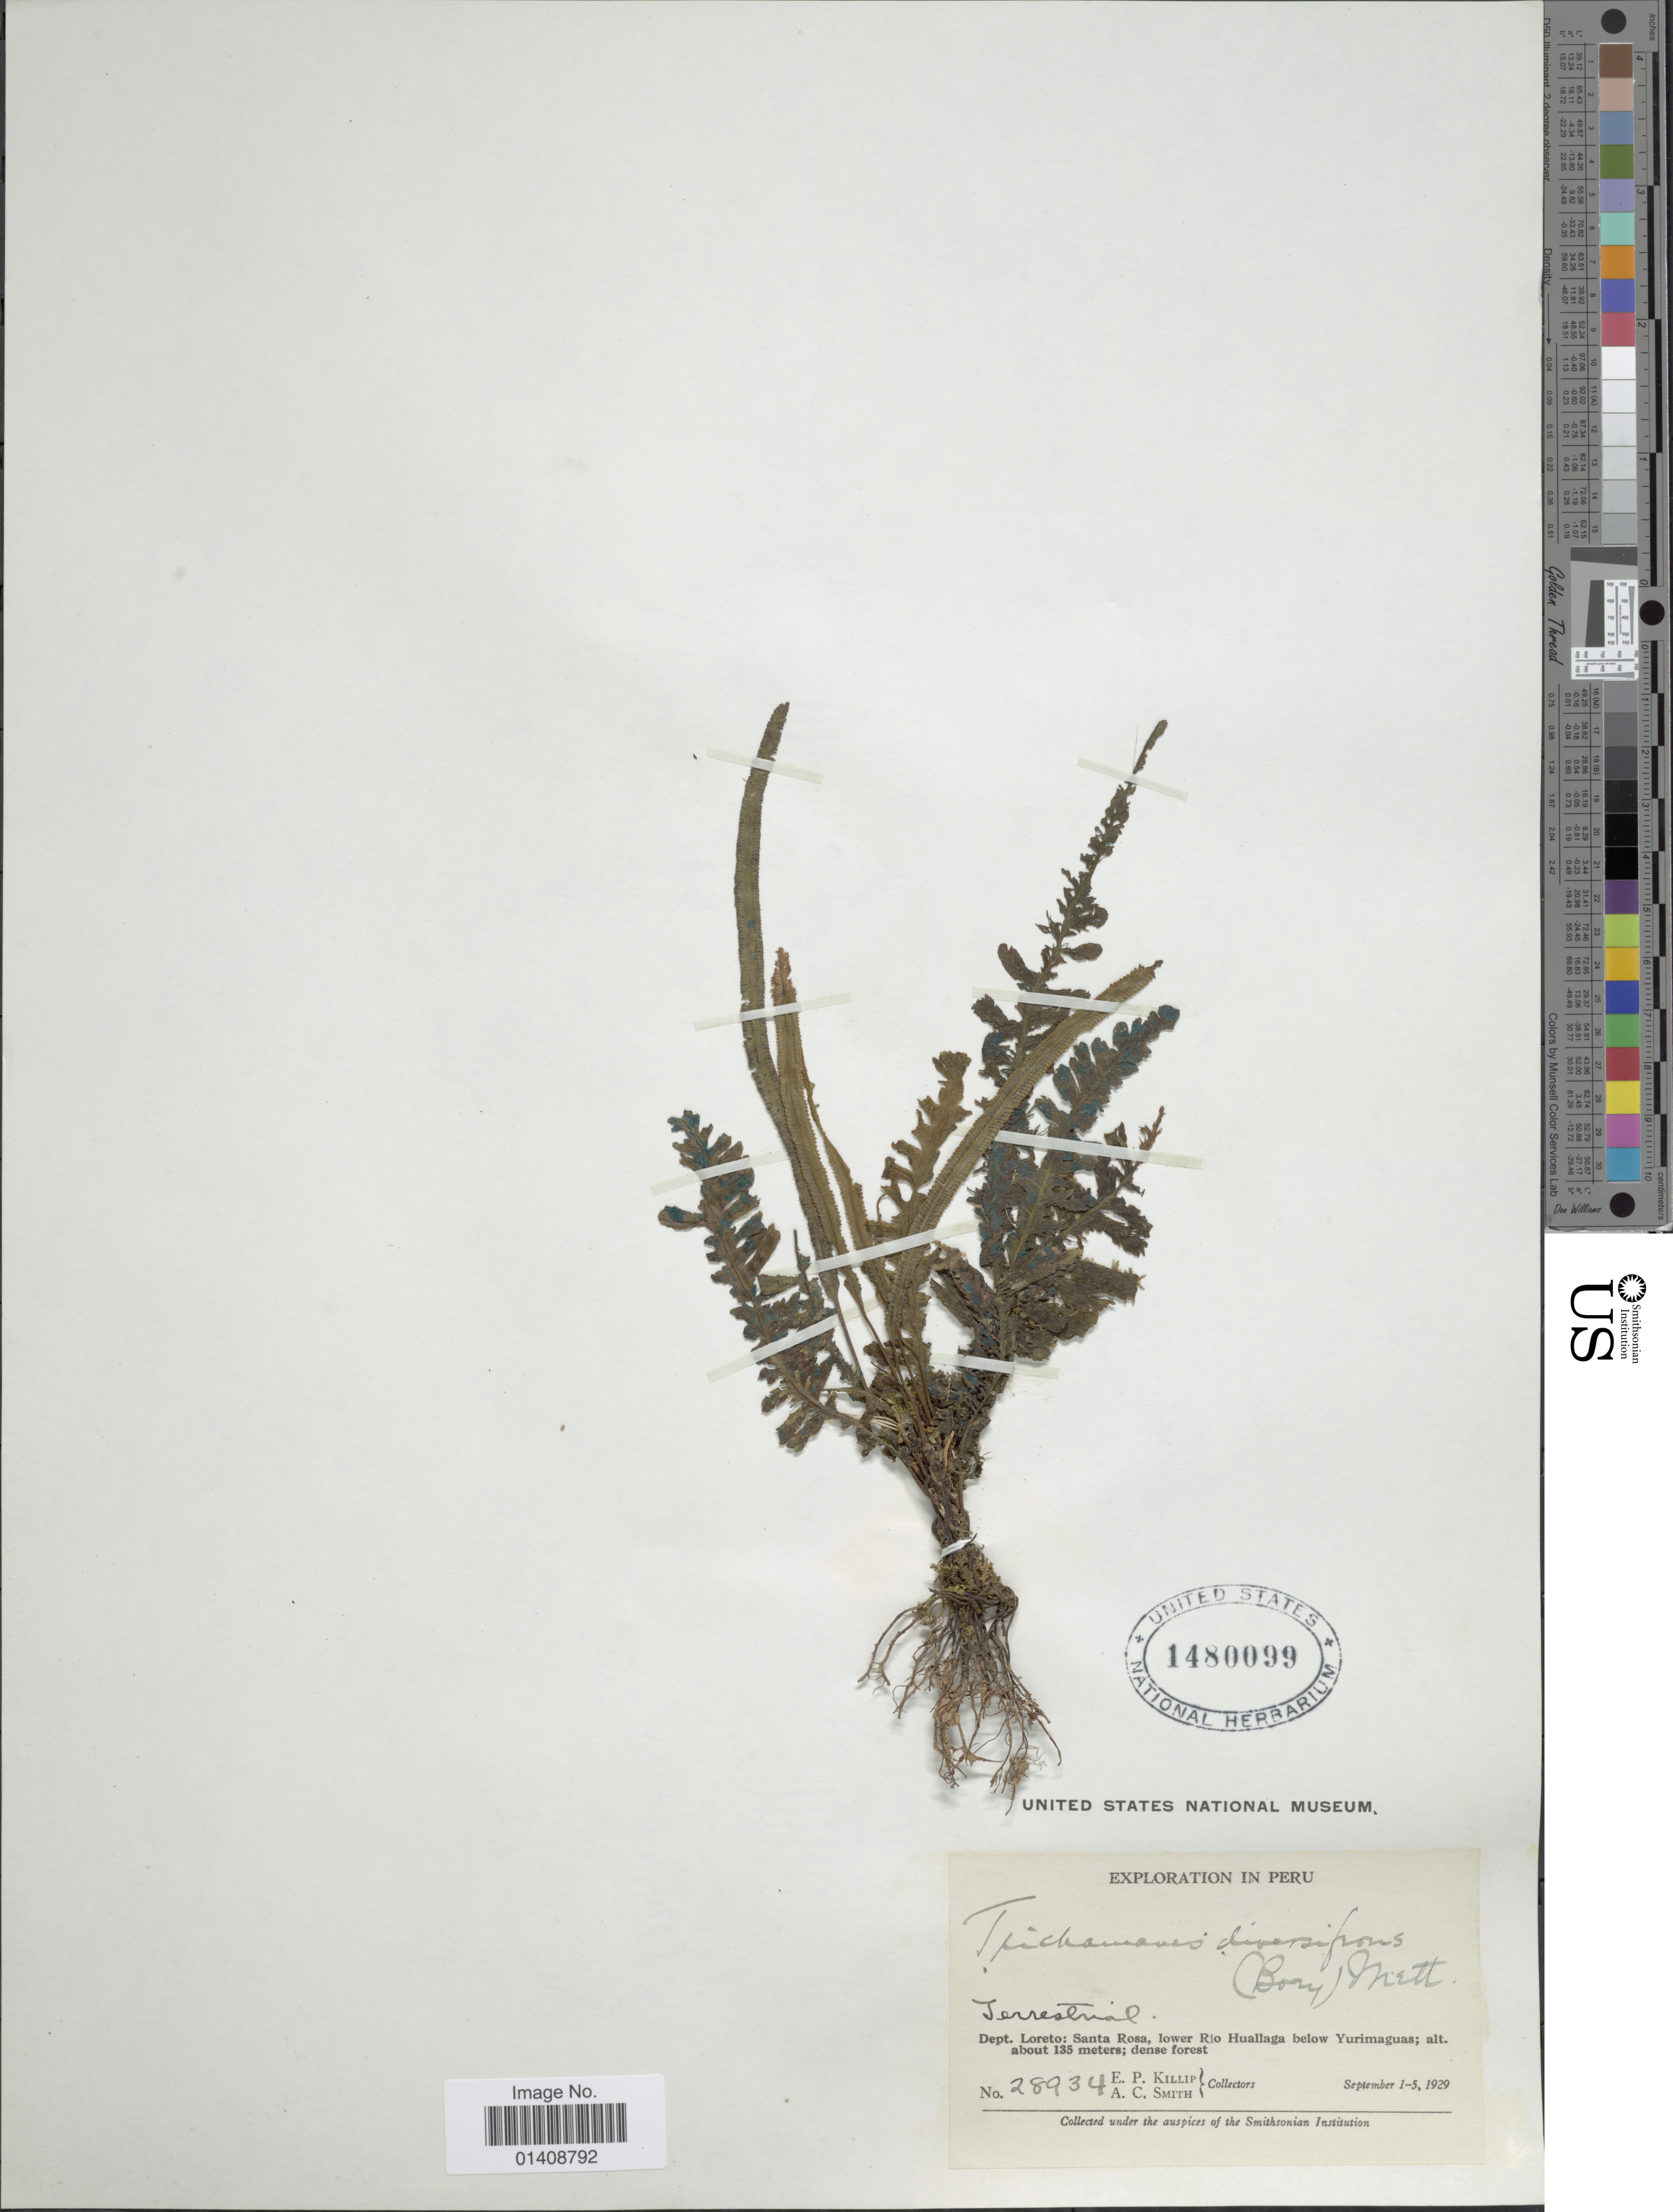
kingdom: Plantae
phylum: Tracheophyta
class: Polypodiopsida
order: Hymenophyllales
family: Hymenophyllaceae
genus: Trichomanes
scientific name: Trichomanes diversifrons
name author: (Bory) Mett. ex Sadeb.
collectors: E. P. Killip & A. C. Smith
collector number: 28934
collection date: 1929-09-01/1929-09-05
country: Peru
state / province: Loreto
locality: Santa Rosa, lower Rio Huallaga below Yurimagunas.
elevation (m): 135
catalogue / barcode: US 1480099